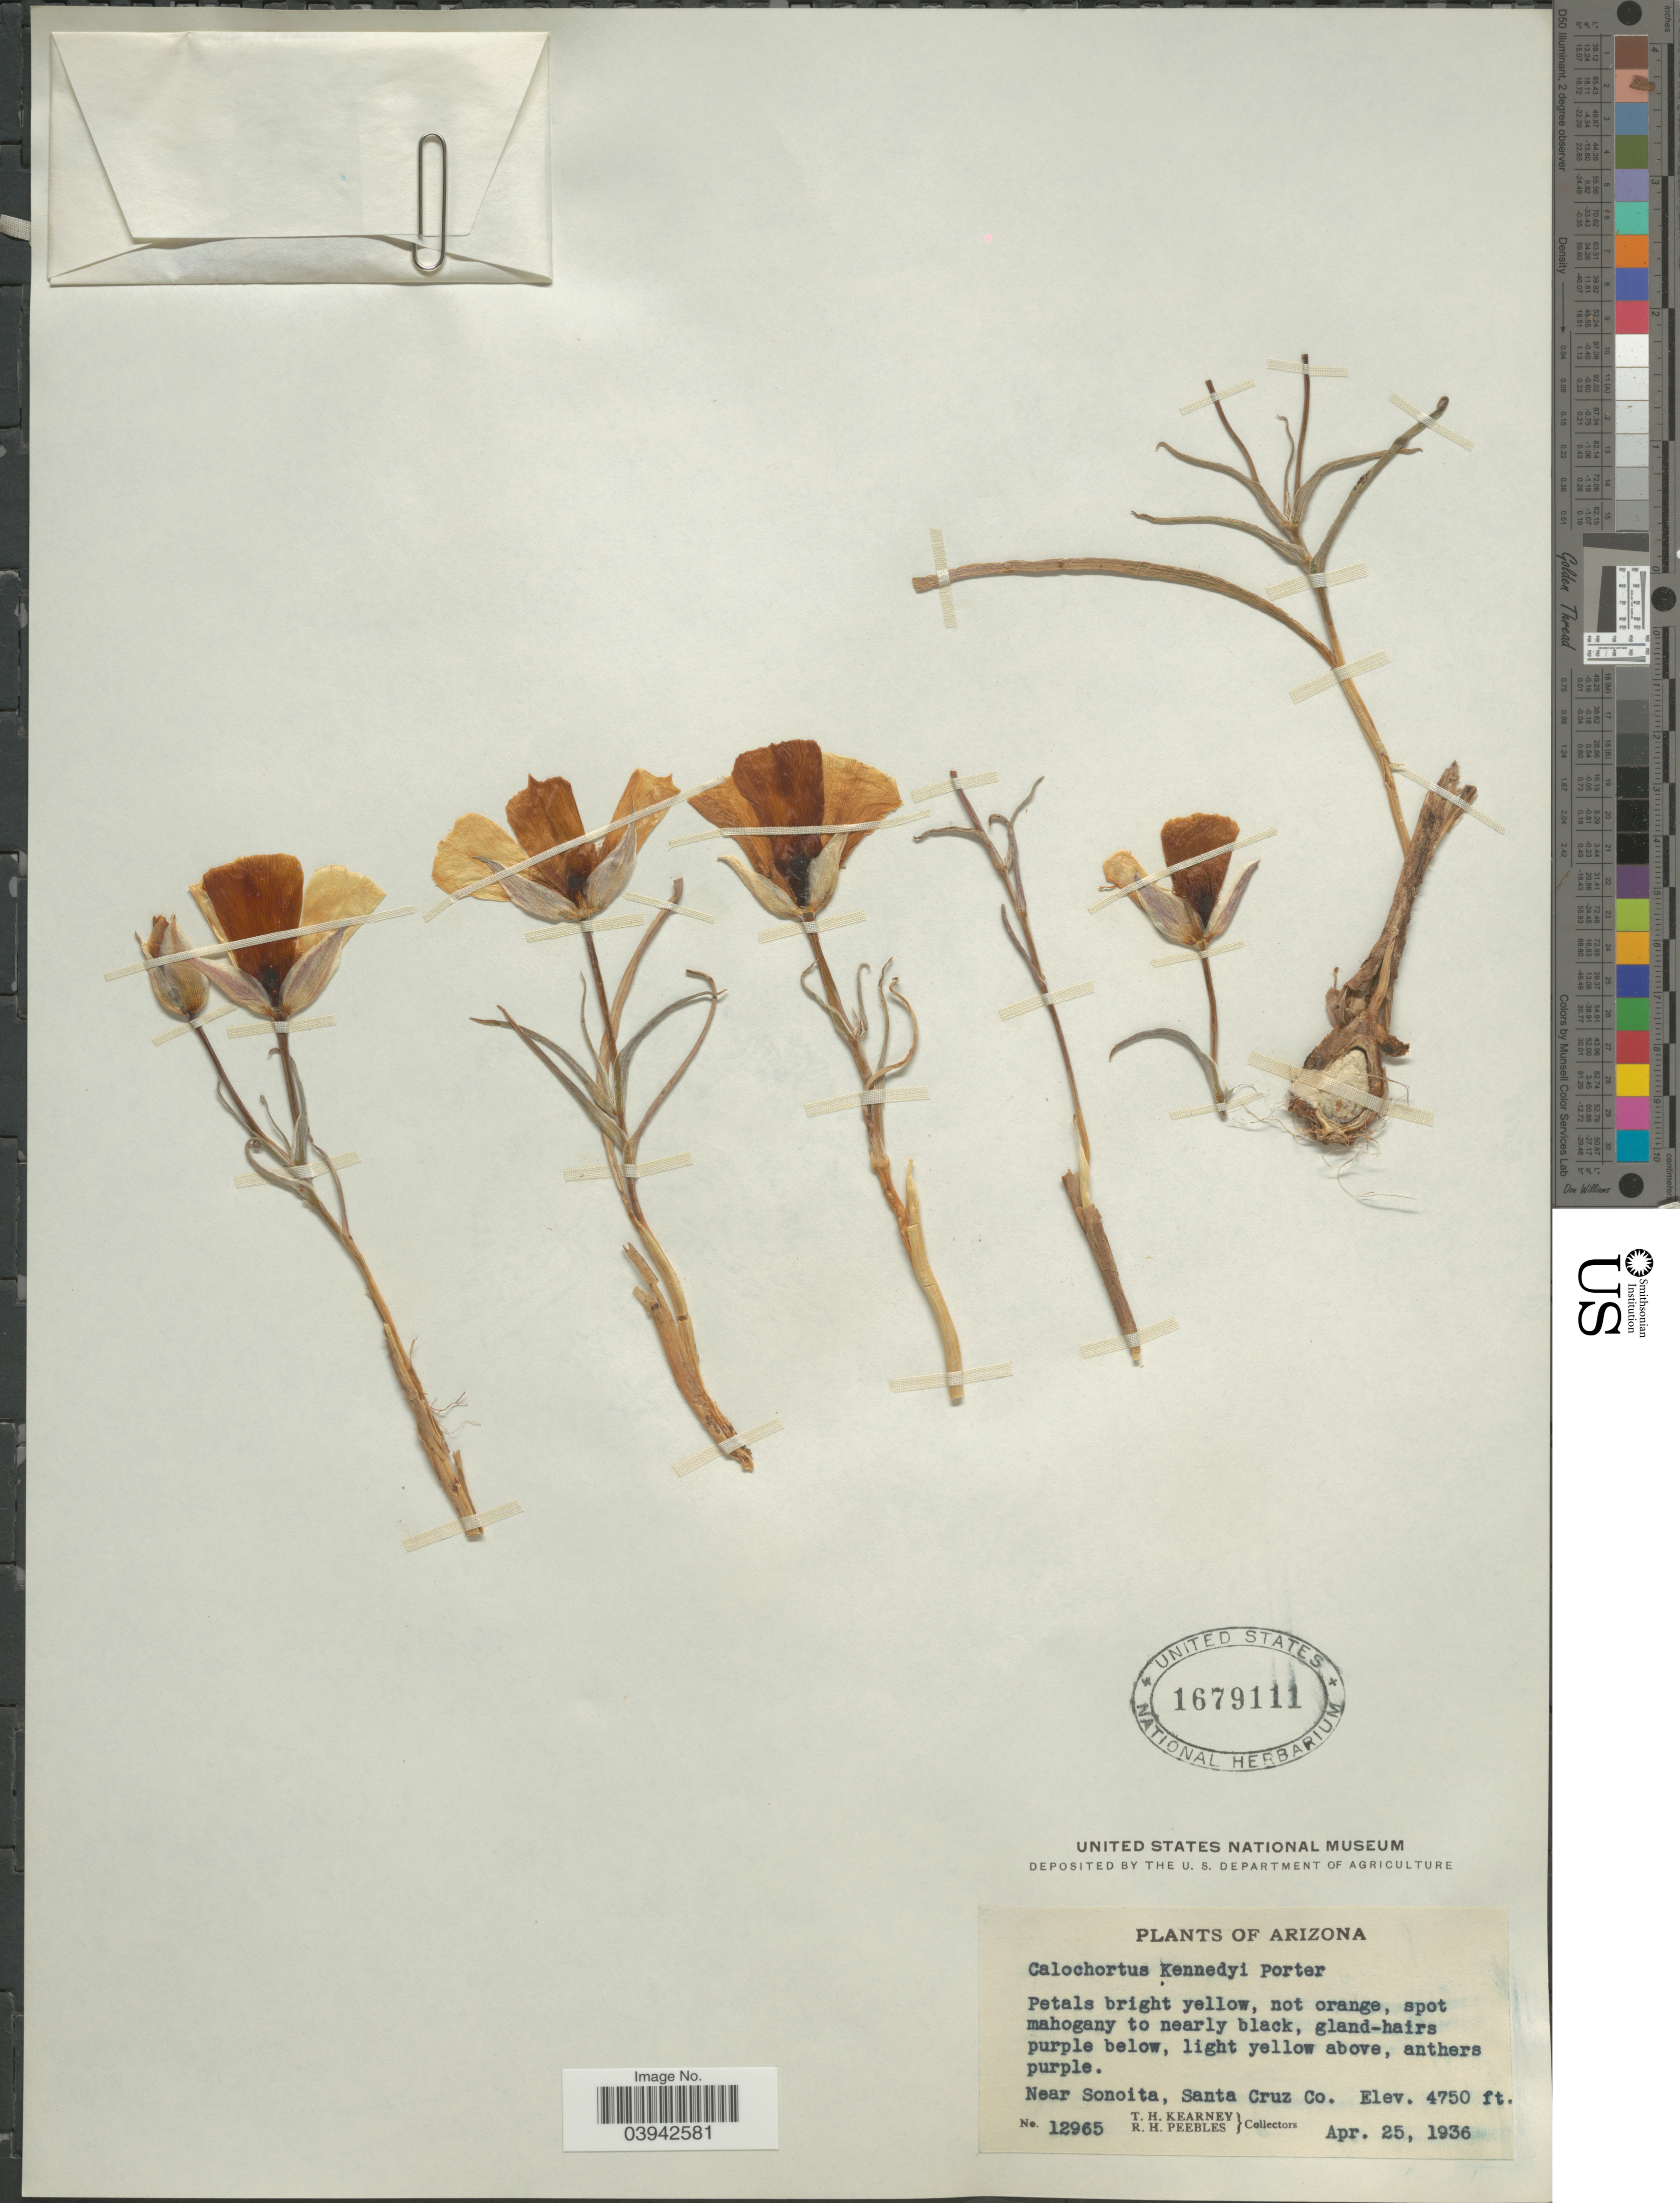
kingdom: Plantae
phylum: Tracheophyta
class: Liliopsida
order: Liliales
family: Liliaceae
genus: Calochortus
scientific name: Calochortus kennedyi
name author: Porter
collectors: T. H. Kearney & R. H. Peebles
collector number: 12965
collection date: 1936-04-25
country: United States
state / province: Arizona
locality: Near Sonoita, Santa Cruz Co.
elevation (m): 1448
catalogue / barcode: US 1679111